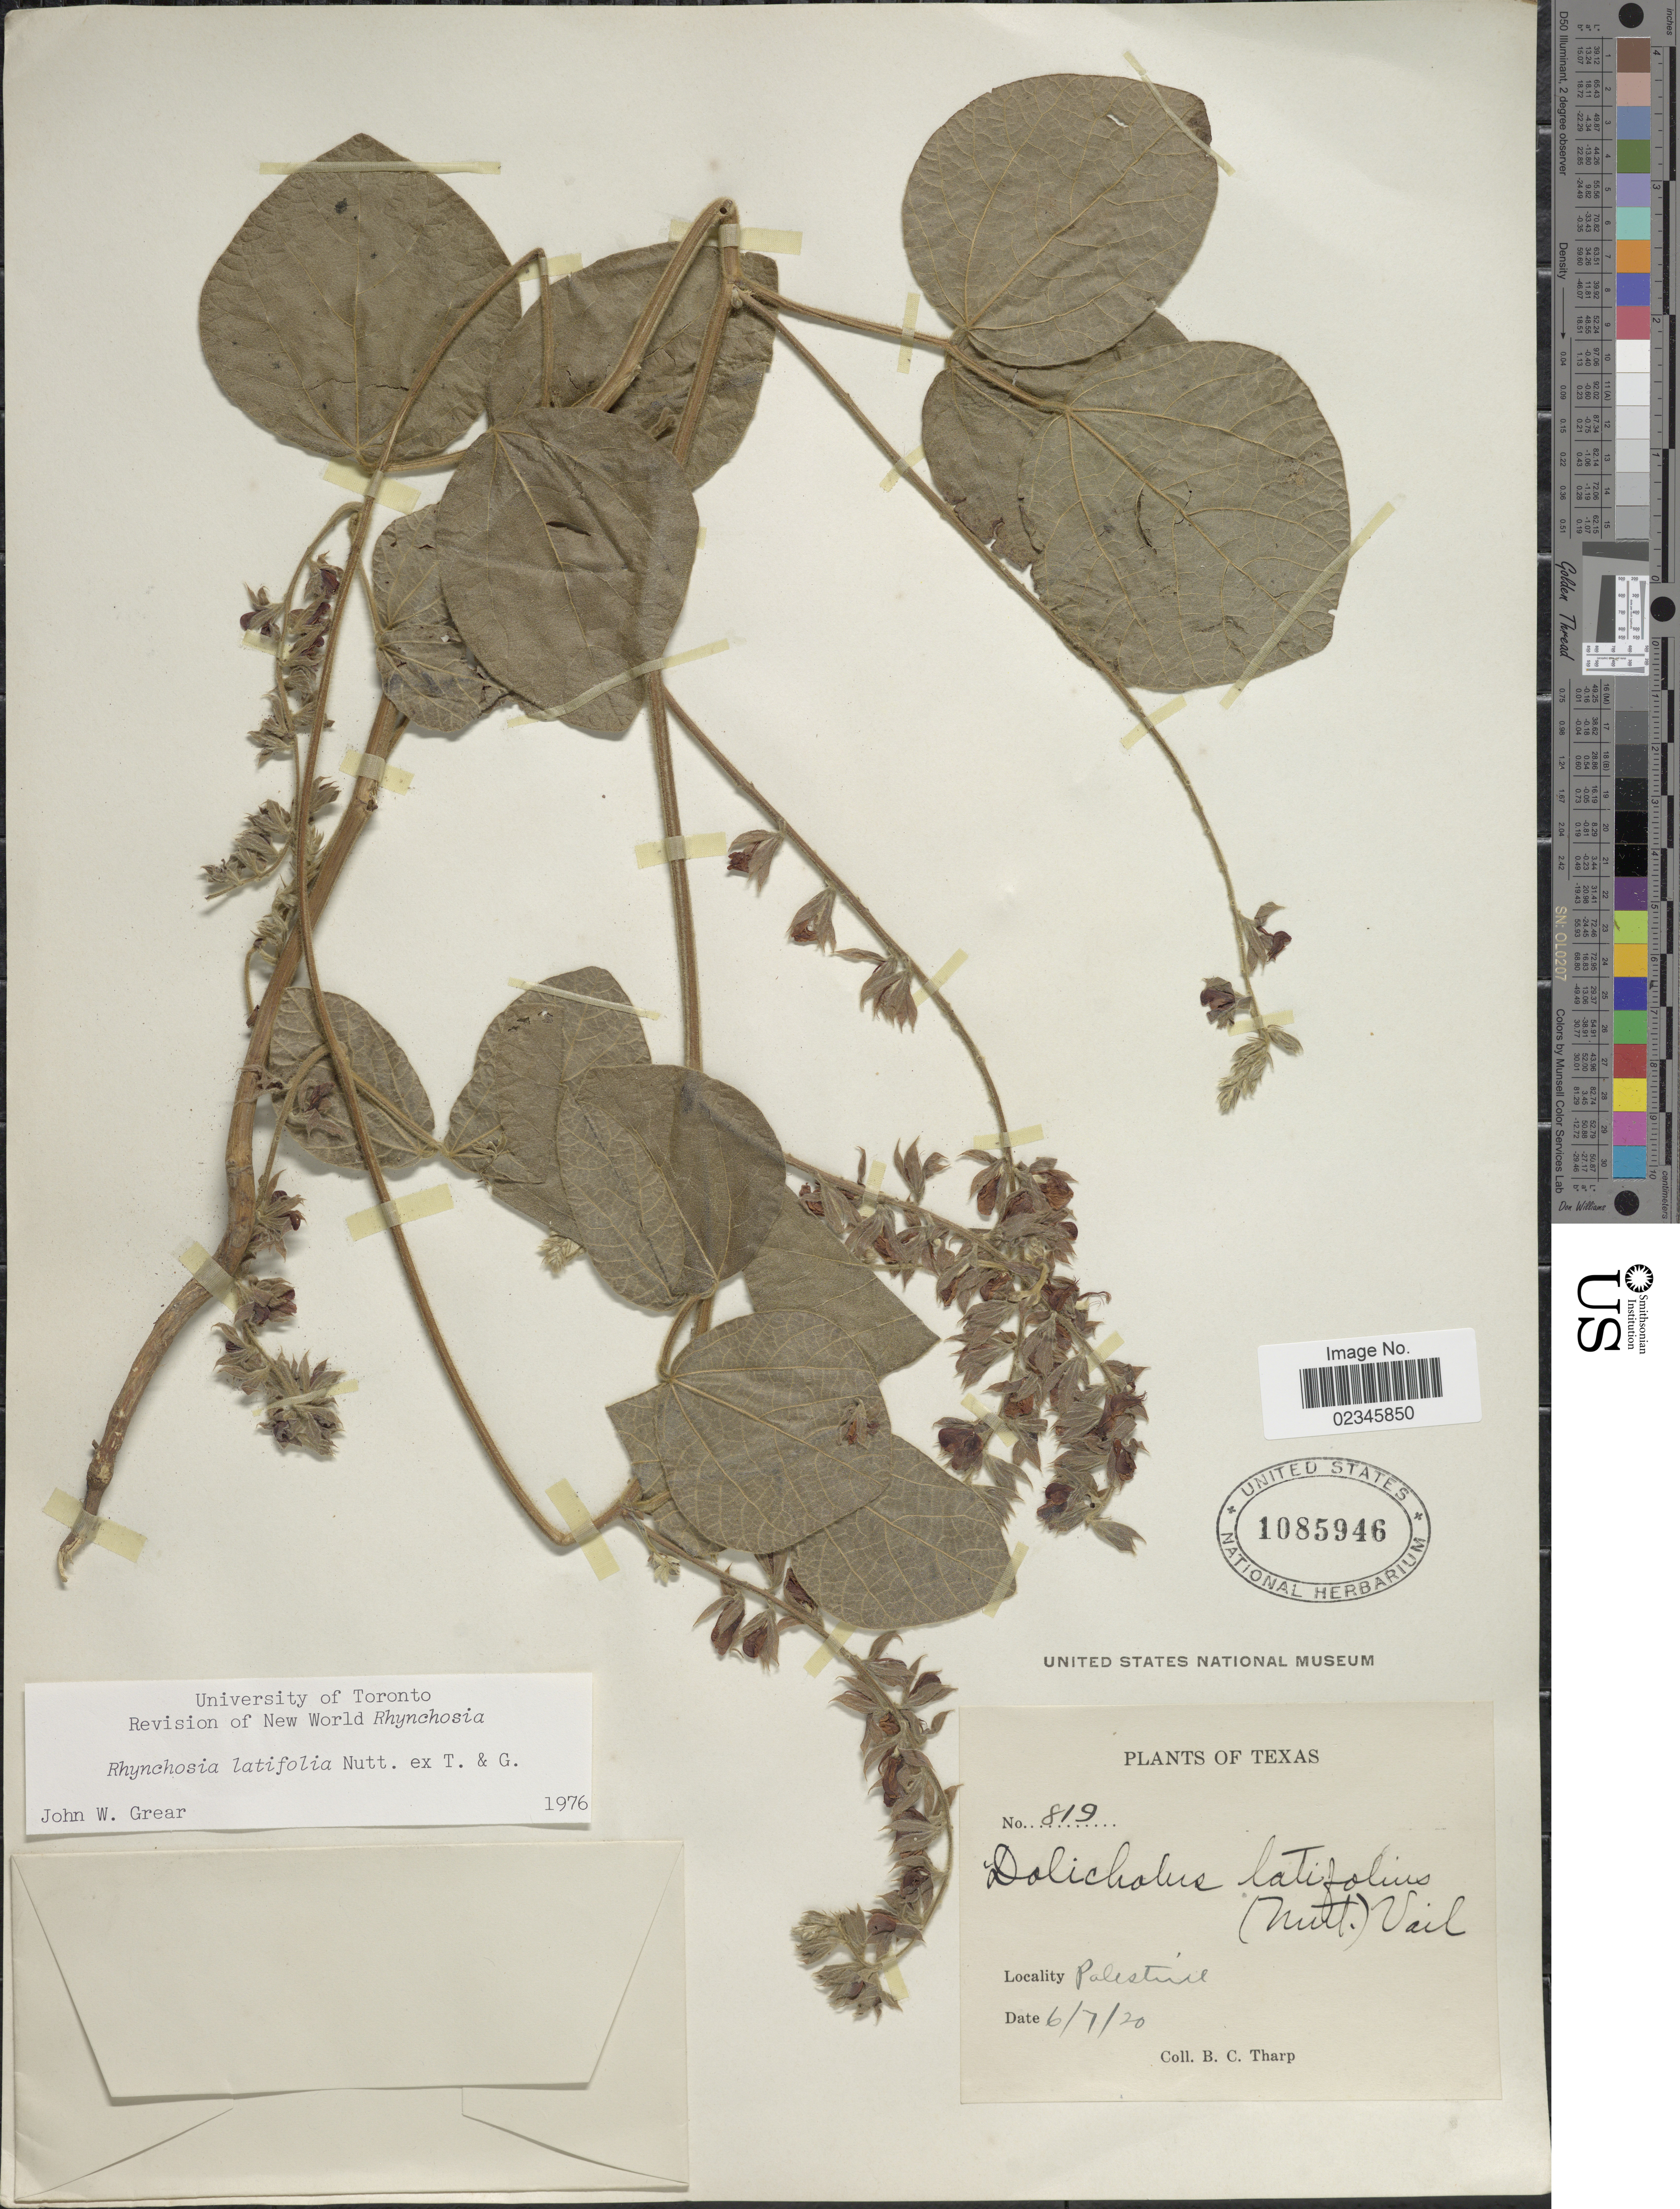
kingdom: Plantae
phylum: Tracheophyta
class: Magnoliopsida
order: Fabales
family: Fabaceae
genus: Rhynchosia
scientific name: Rhynchosia latifolia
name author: Nutt. ex Torr. & A. Gray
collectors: B. C. Tharp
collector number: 819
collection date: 1920-06-07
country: United States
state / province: Texas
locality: Palestine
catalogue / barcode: US 1085946